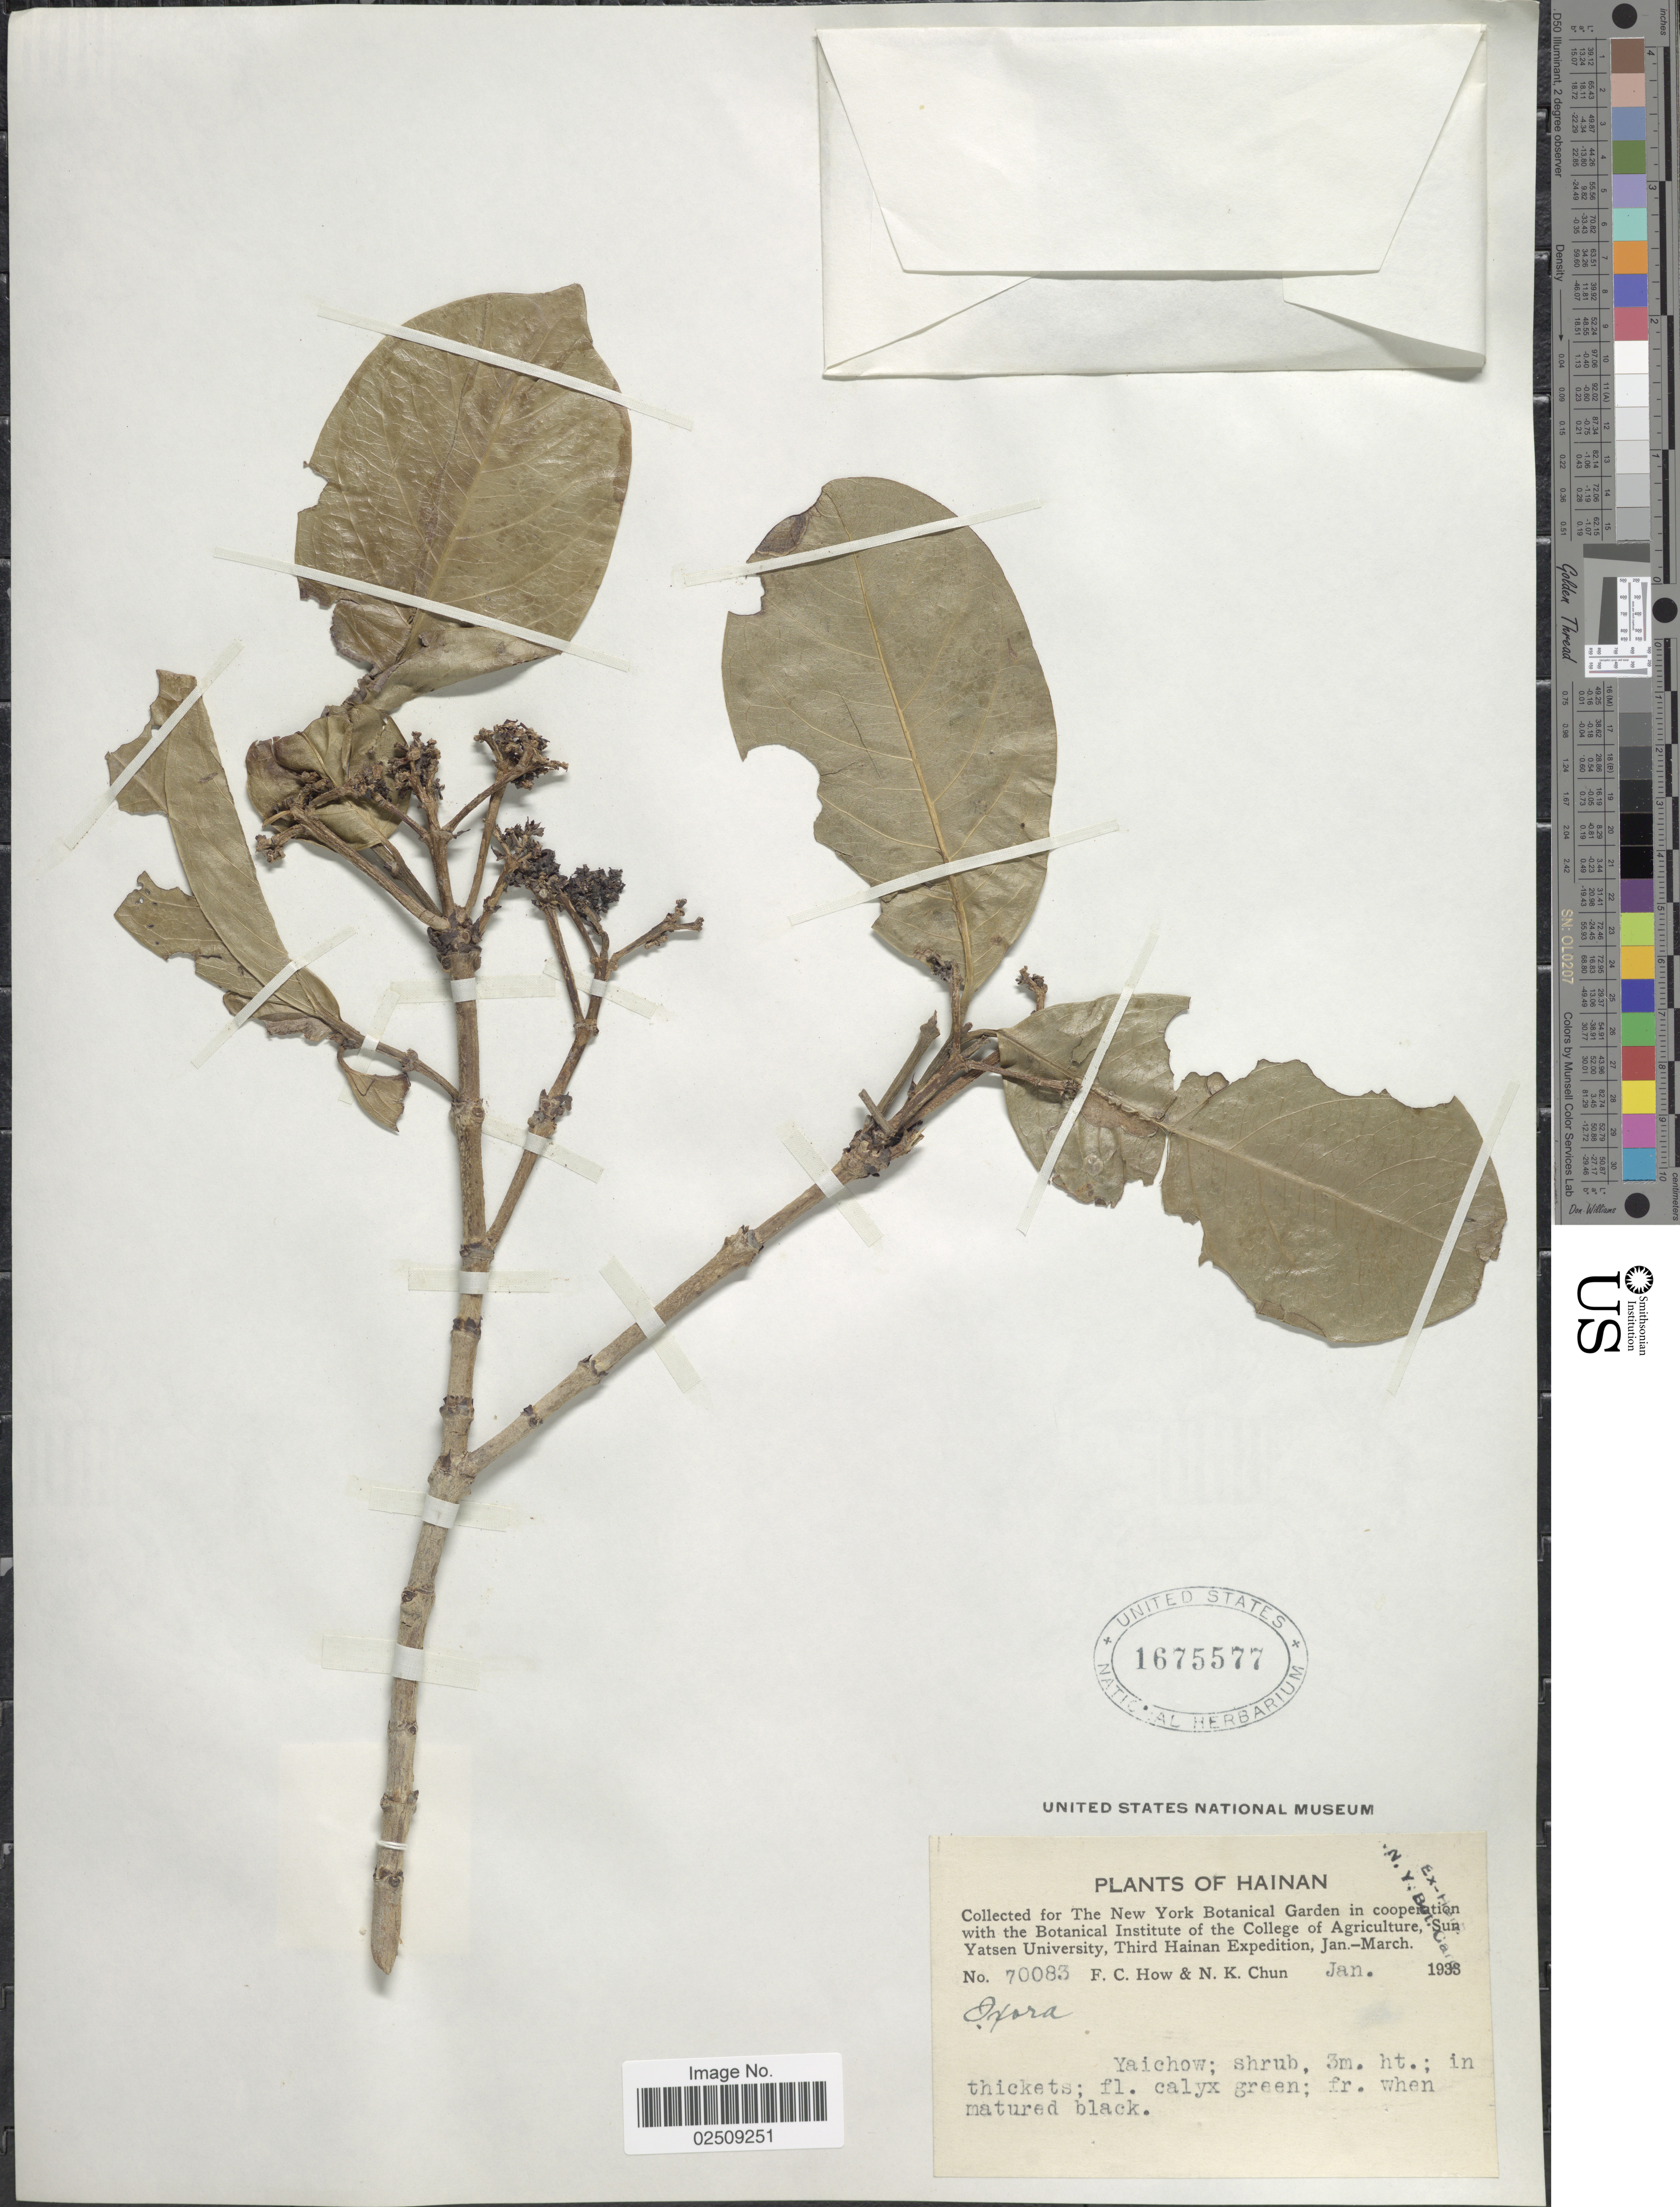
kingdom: Plantae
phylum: Tracheophyta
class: Magnoliopsida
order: Gentianales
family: Rubiaceae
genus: Ixora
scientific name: Ixora sp.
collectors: F. C. How & N. K. Chun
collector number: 70083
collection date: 1938-01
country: China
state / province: Hainan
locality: Yaichow.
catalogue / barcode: US 1675577